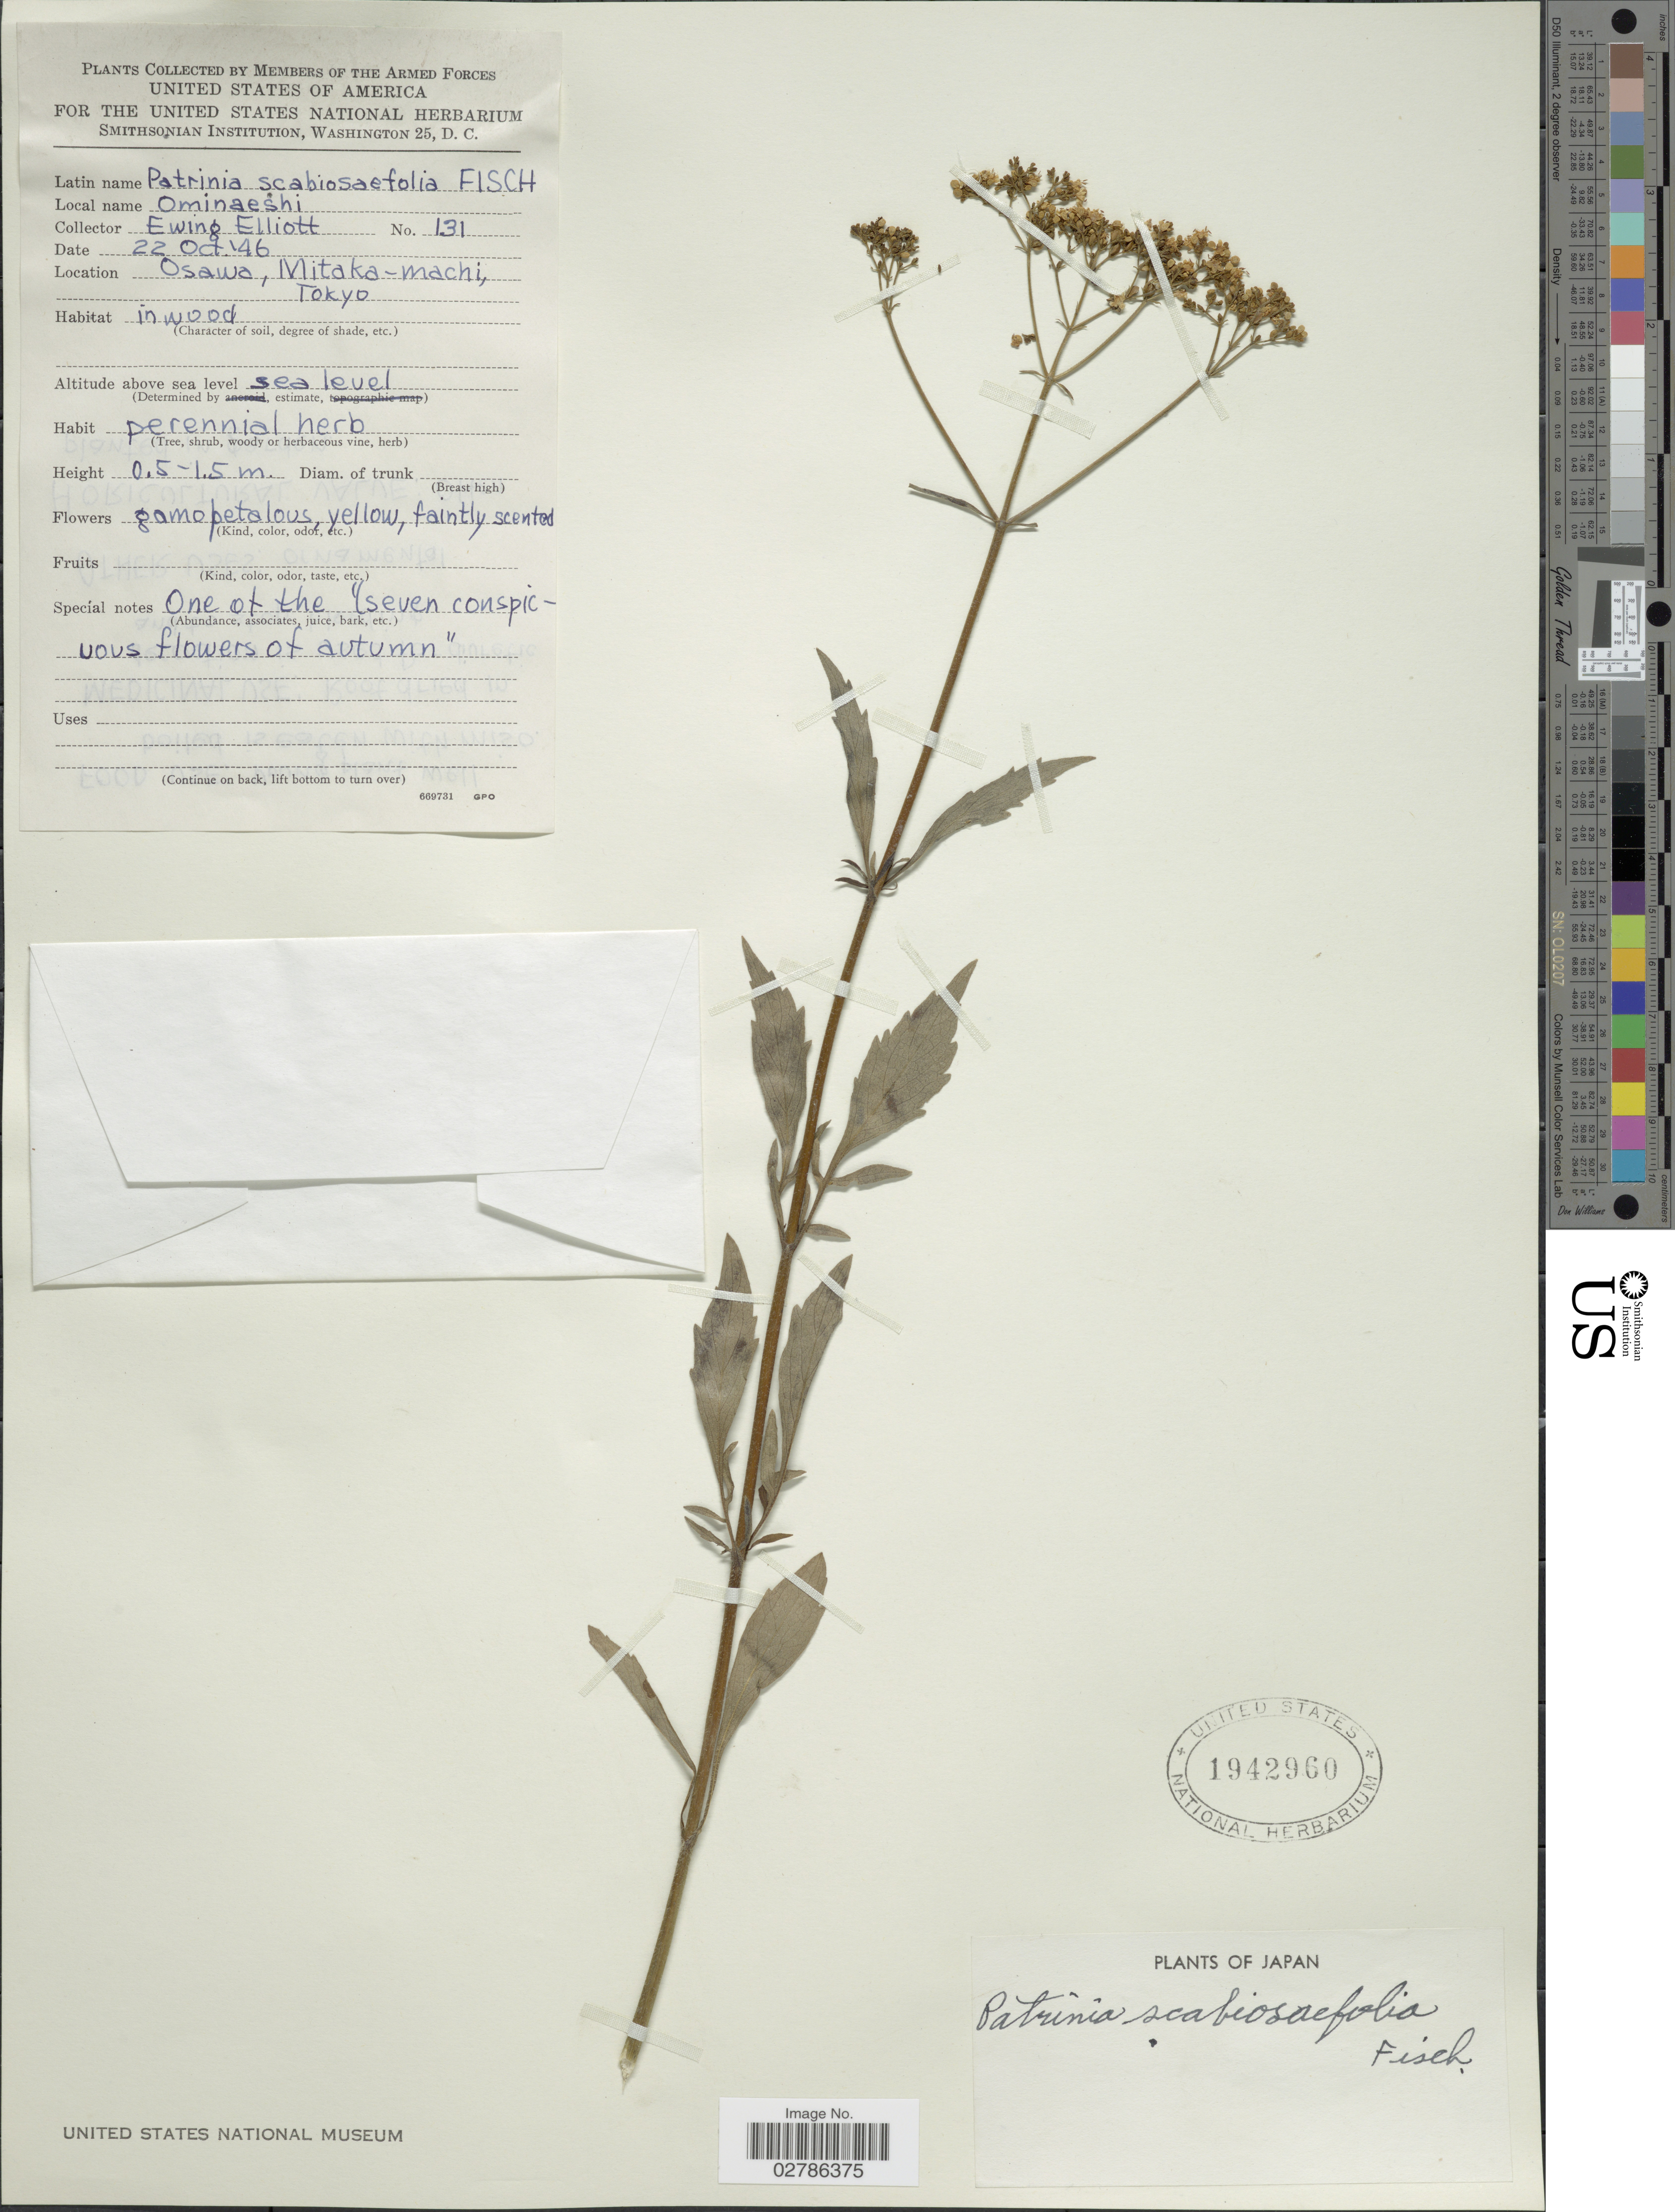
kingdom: Plantae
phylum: Tracheophyta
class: Magnoliopsida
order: Dipsacales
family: Caprifoliaceae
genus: Patrinia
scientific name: Patrinia scabiosifolia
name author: Link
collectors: E. Elliott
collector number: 131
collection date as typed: Transcribed d/m/y: 22/10/46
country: Japan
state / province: Tokyo, Federal City of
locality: Osawa, Mitaka-machi, Tokyo.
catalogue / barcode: US 1942960